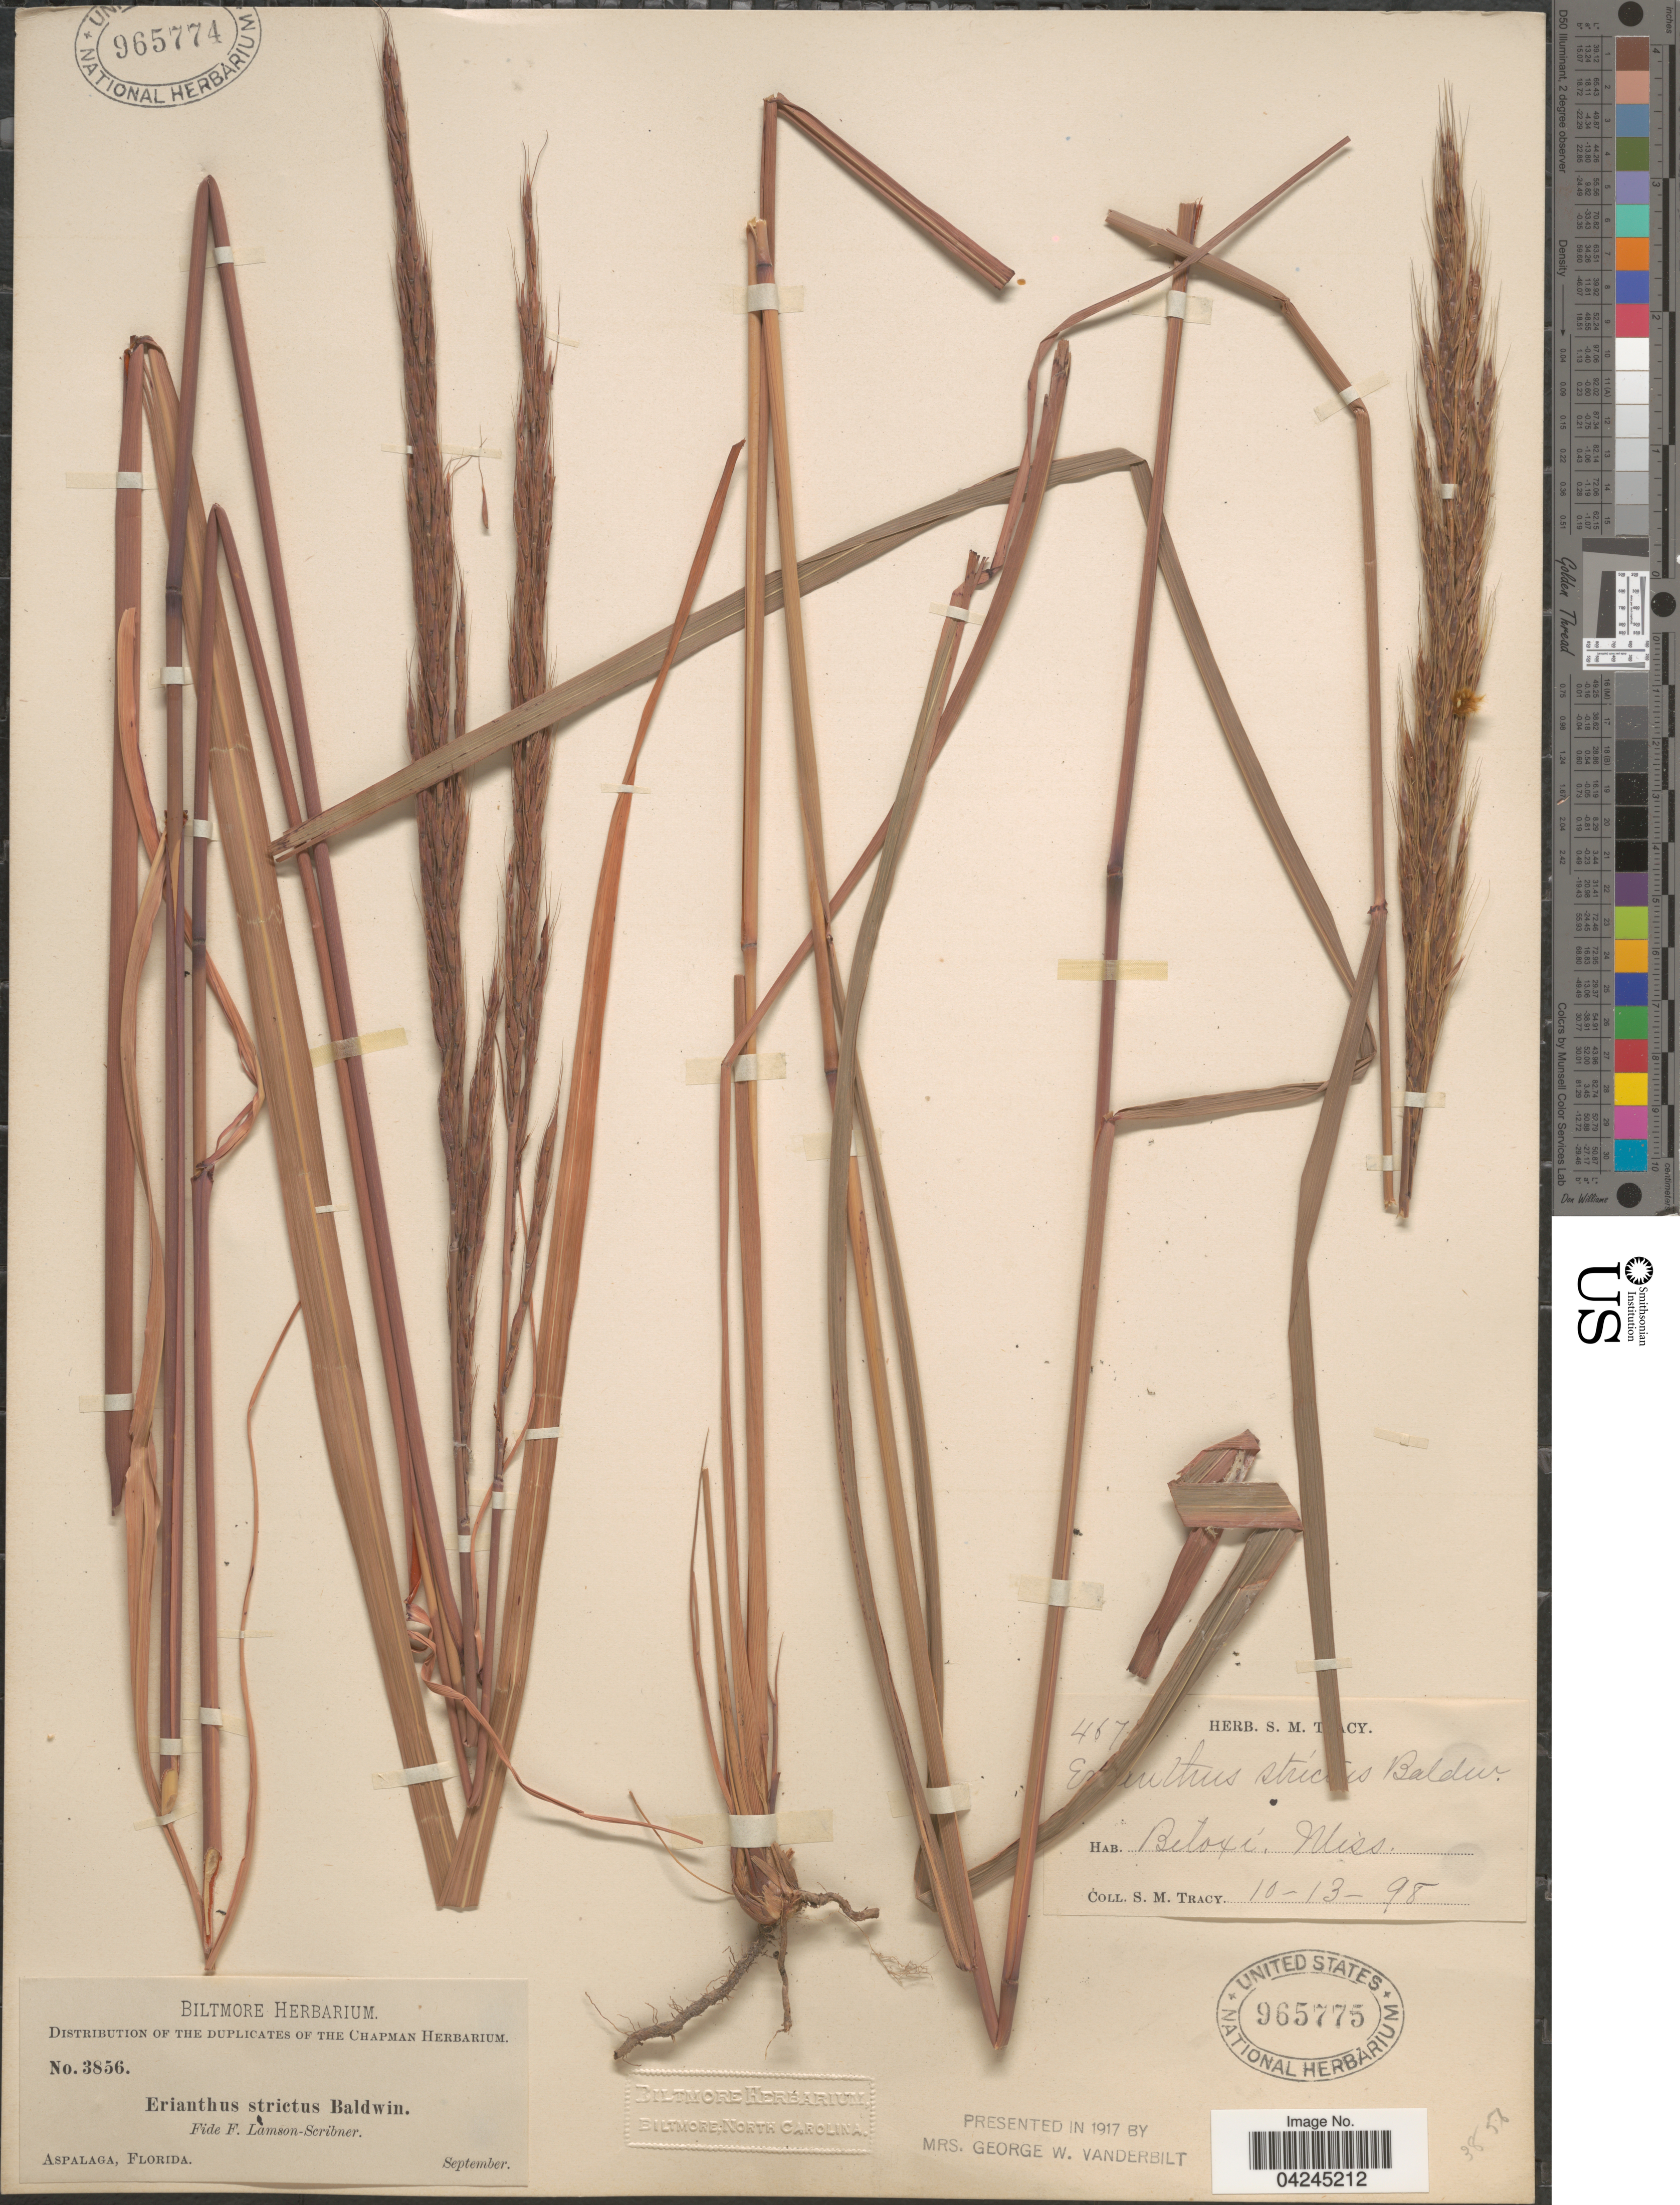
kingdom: Plantae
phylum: Tracheophyta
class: Liliopsida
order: Poales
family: Poaceae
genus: Erianthus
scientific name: Erianthus strictus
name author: Baldwin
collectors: ex herb. Biltmore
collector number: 3856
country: United States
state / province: Florida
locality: Aspalaga.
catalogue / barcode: US 965774